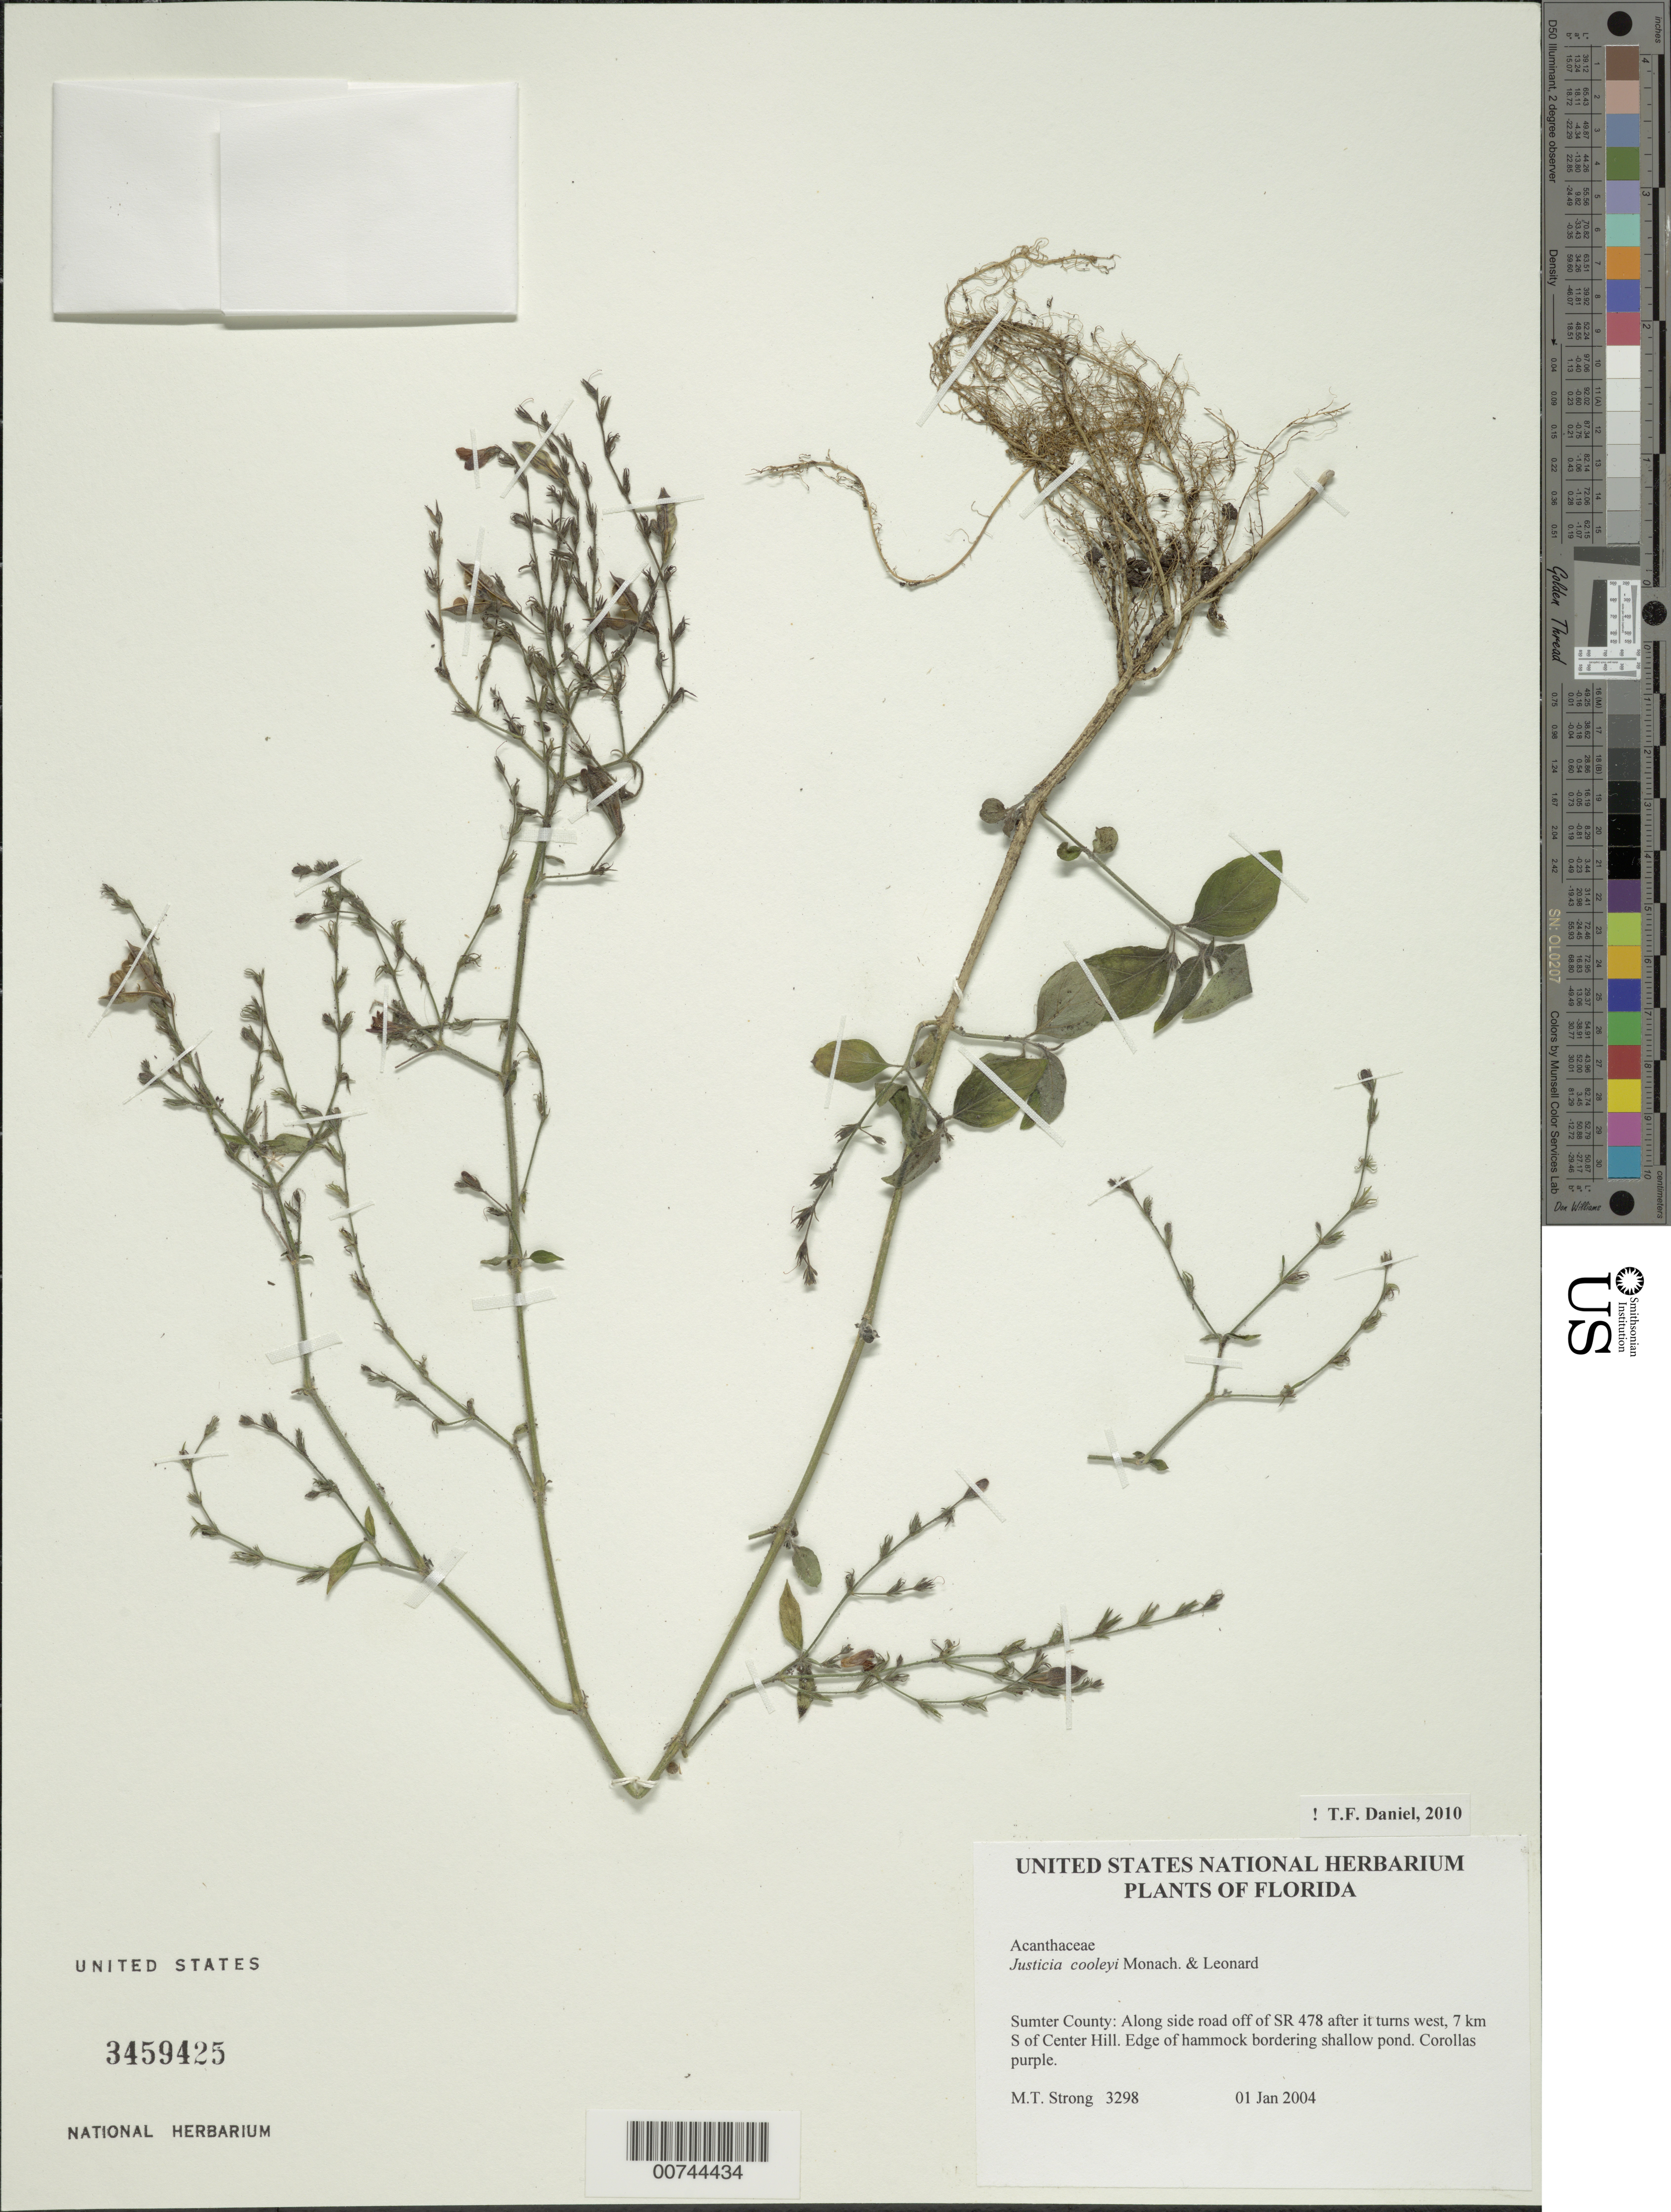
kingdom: Plantae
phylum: Tracheophyta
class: Magnoliopsida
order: Lamiales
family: Acanthaceae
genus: Justicia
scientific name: Justicia cooleyi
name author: Leonard & Monach.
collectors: M. T. Strong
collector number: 3298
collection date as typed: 01 Jan 2004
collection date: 2004-01-01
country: United States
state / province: Florida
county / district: Sumter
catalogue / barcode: US 3459425